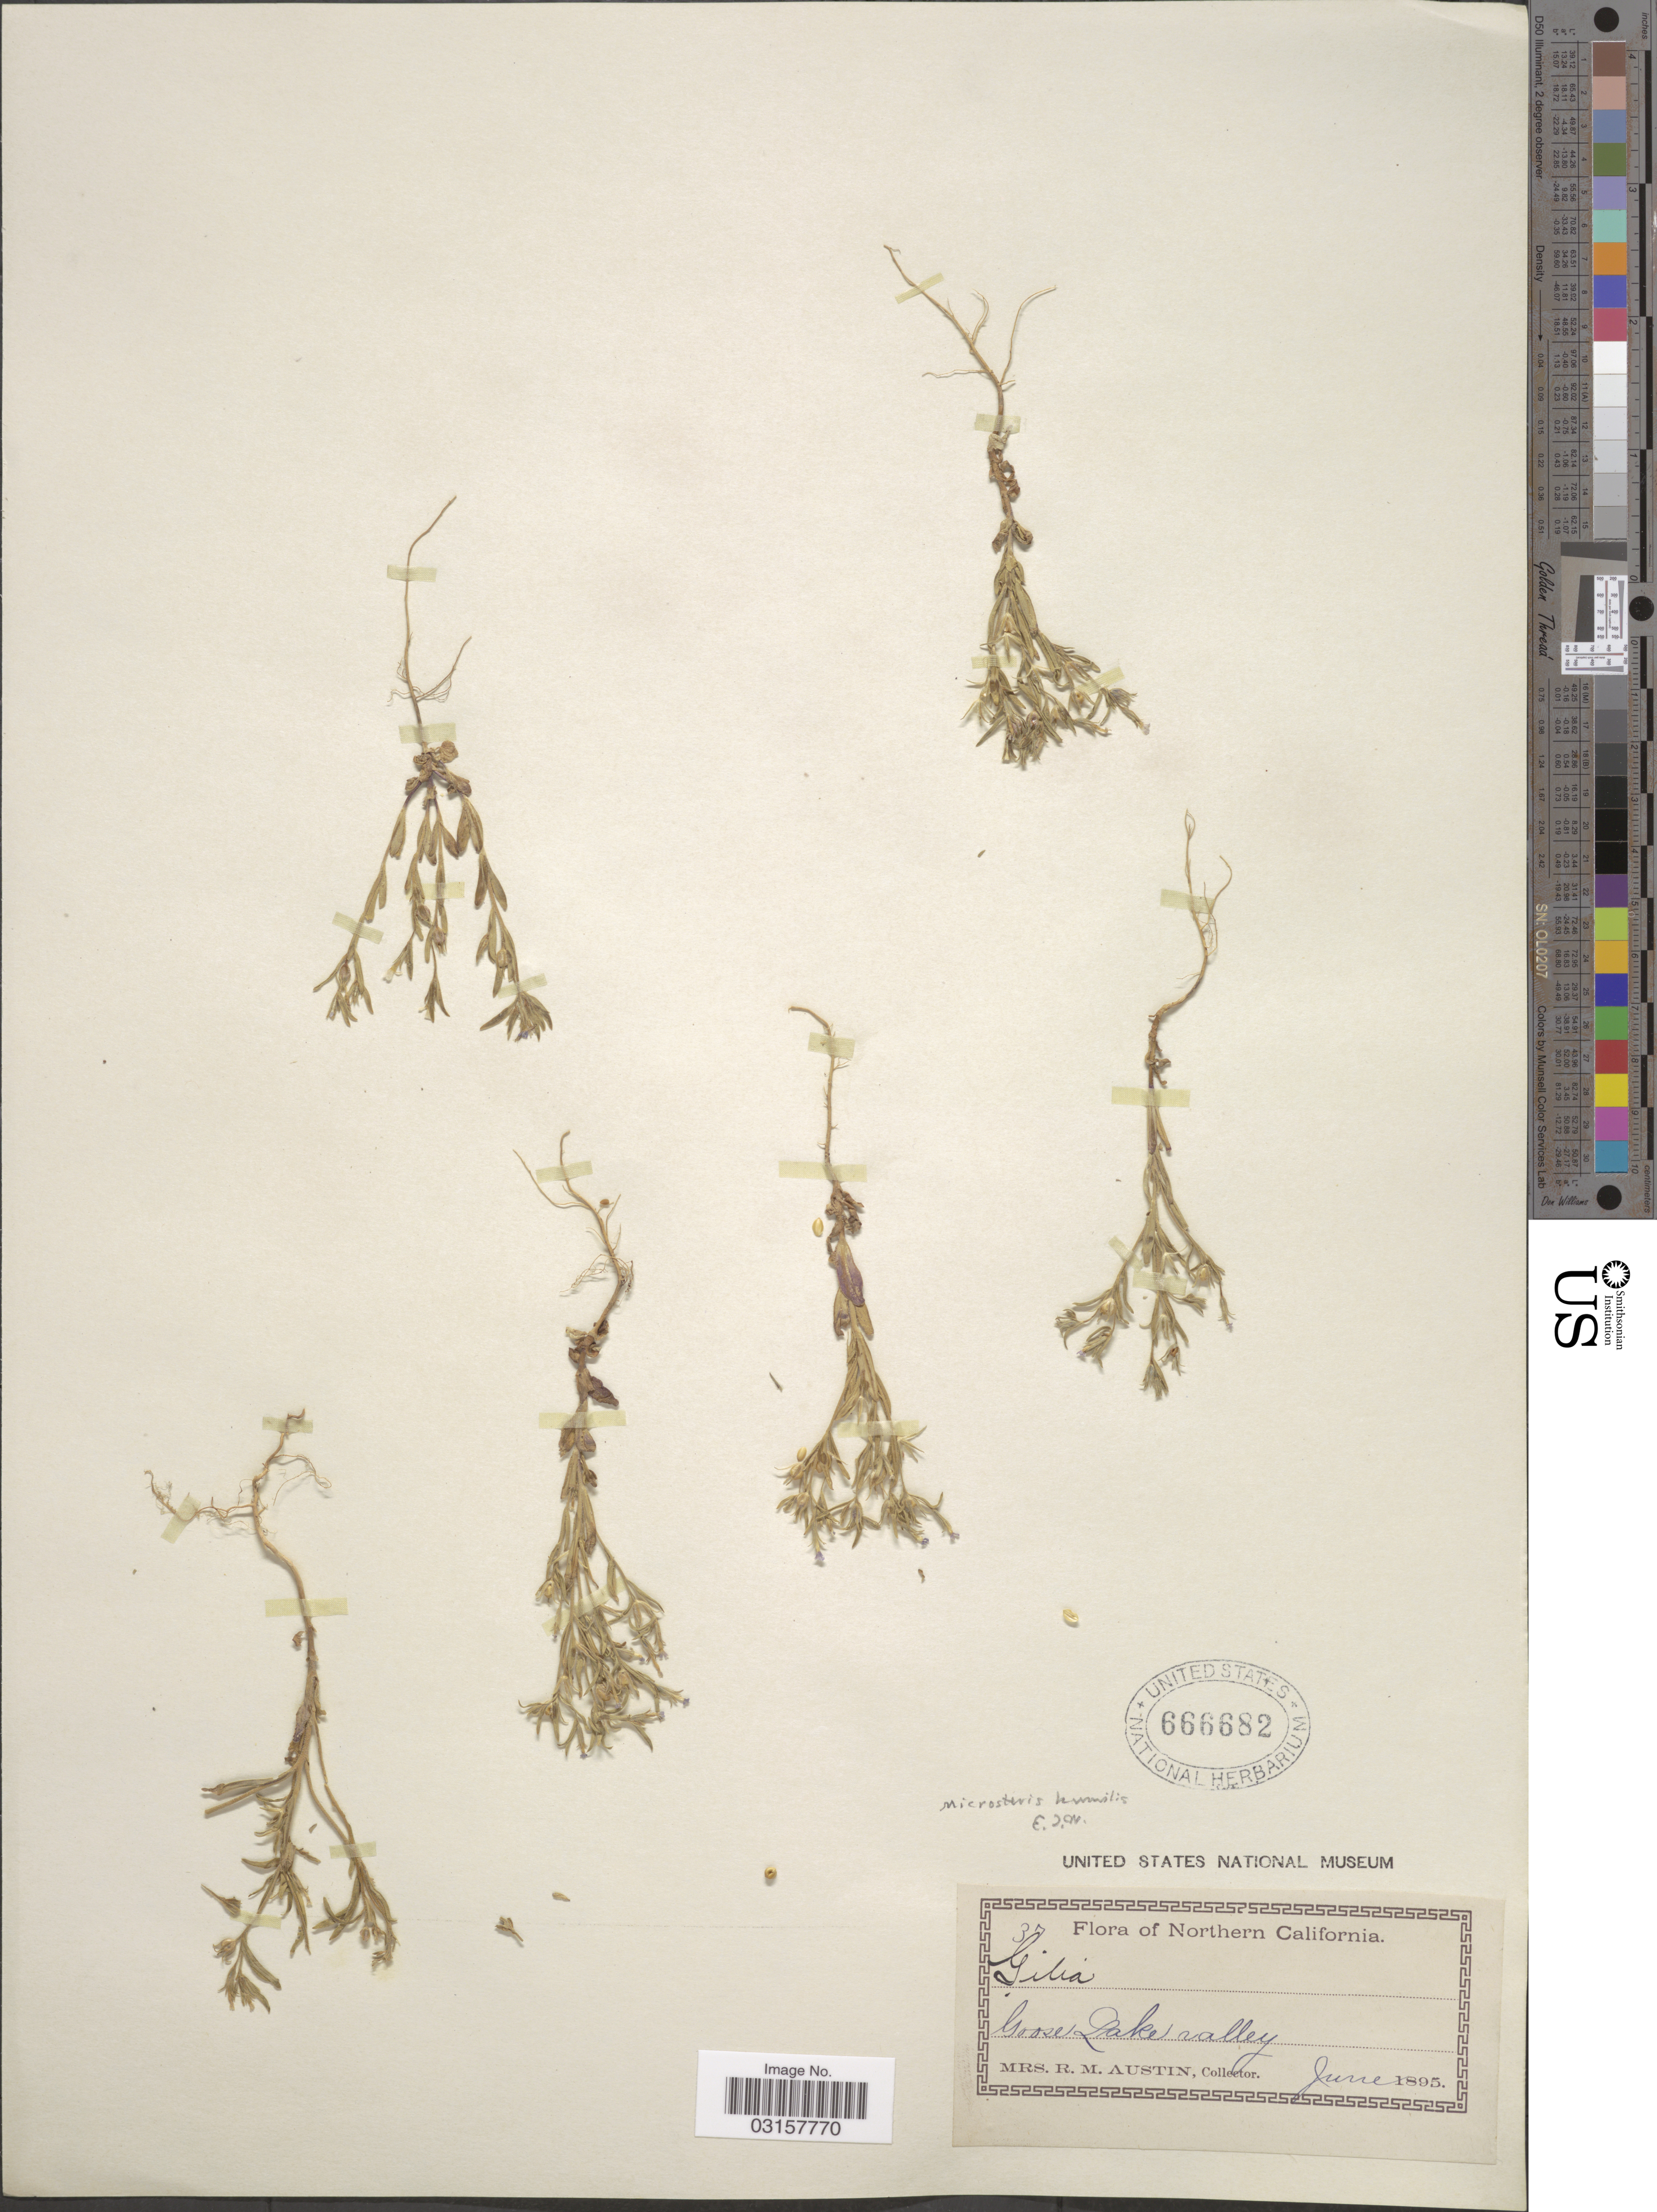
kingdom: Plantae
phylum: Tracheophyta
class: Magnoliopsida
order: Ericales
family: Polemoniaceae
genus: Microsteris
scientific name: Microsteris gracilis var. humilior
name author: (Hook.) Cronquist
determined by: (US) Smithsonian Institution - National Museum of Natural History - Department of Botany (UNITED STATES)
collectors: R. Austin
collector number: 37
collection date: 1895-06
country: United States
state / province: California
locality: Northern California. Goose Lake valley.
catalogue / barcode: US 666682